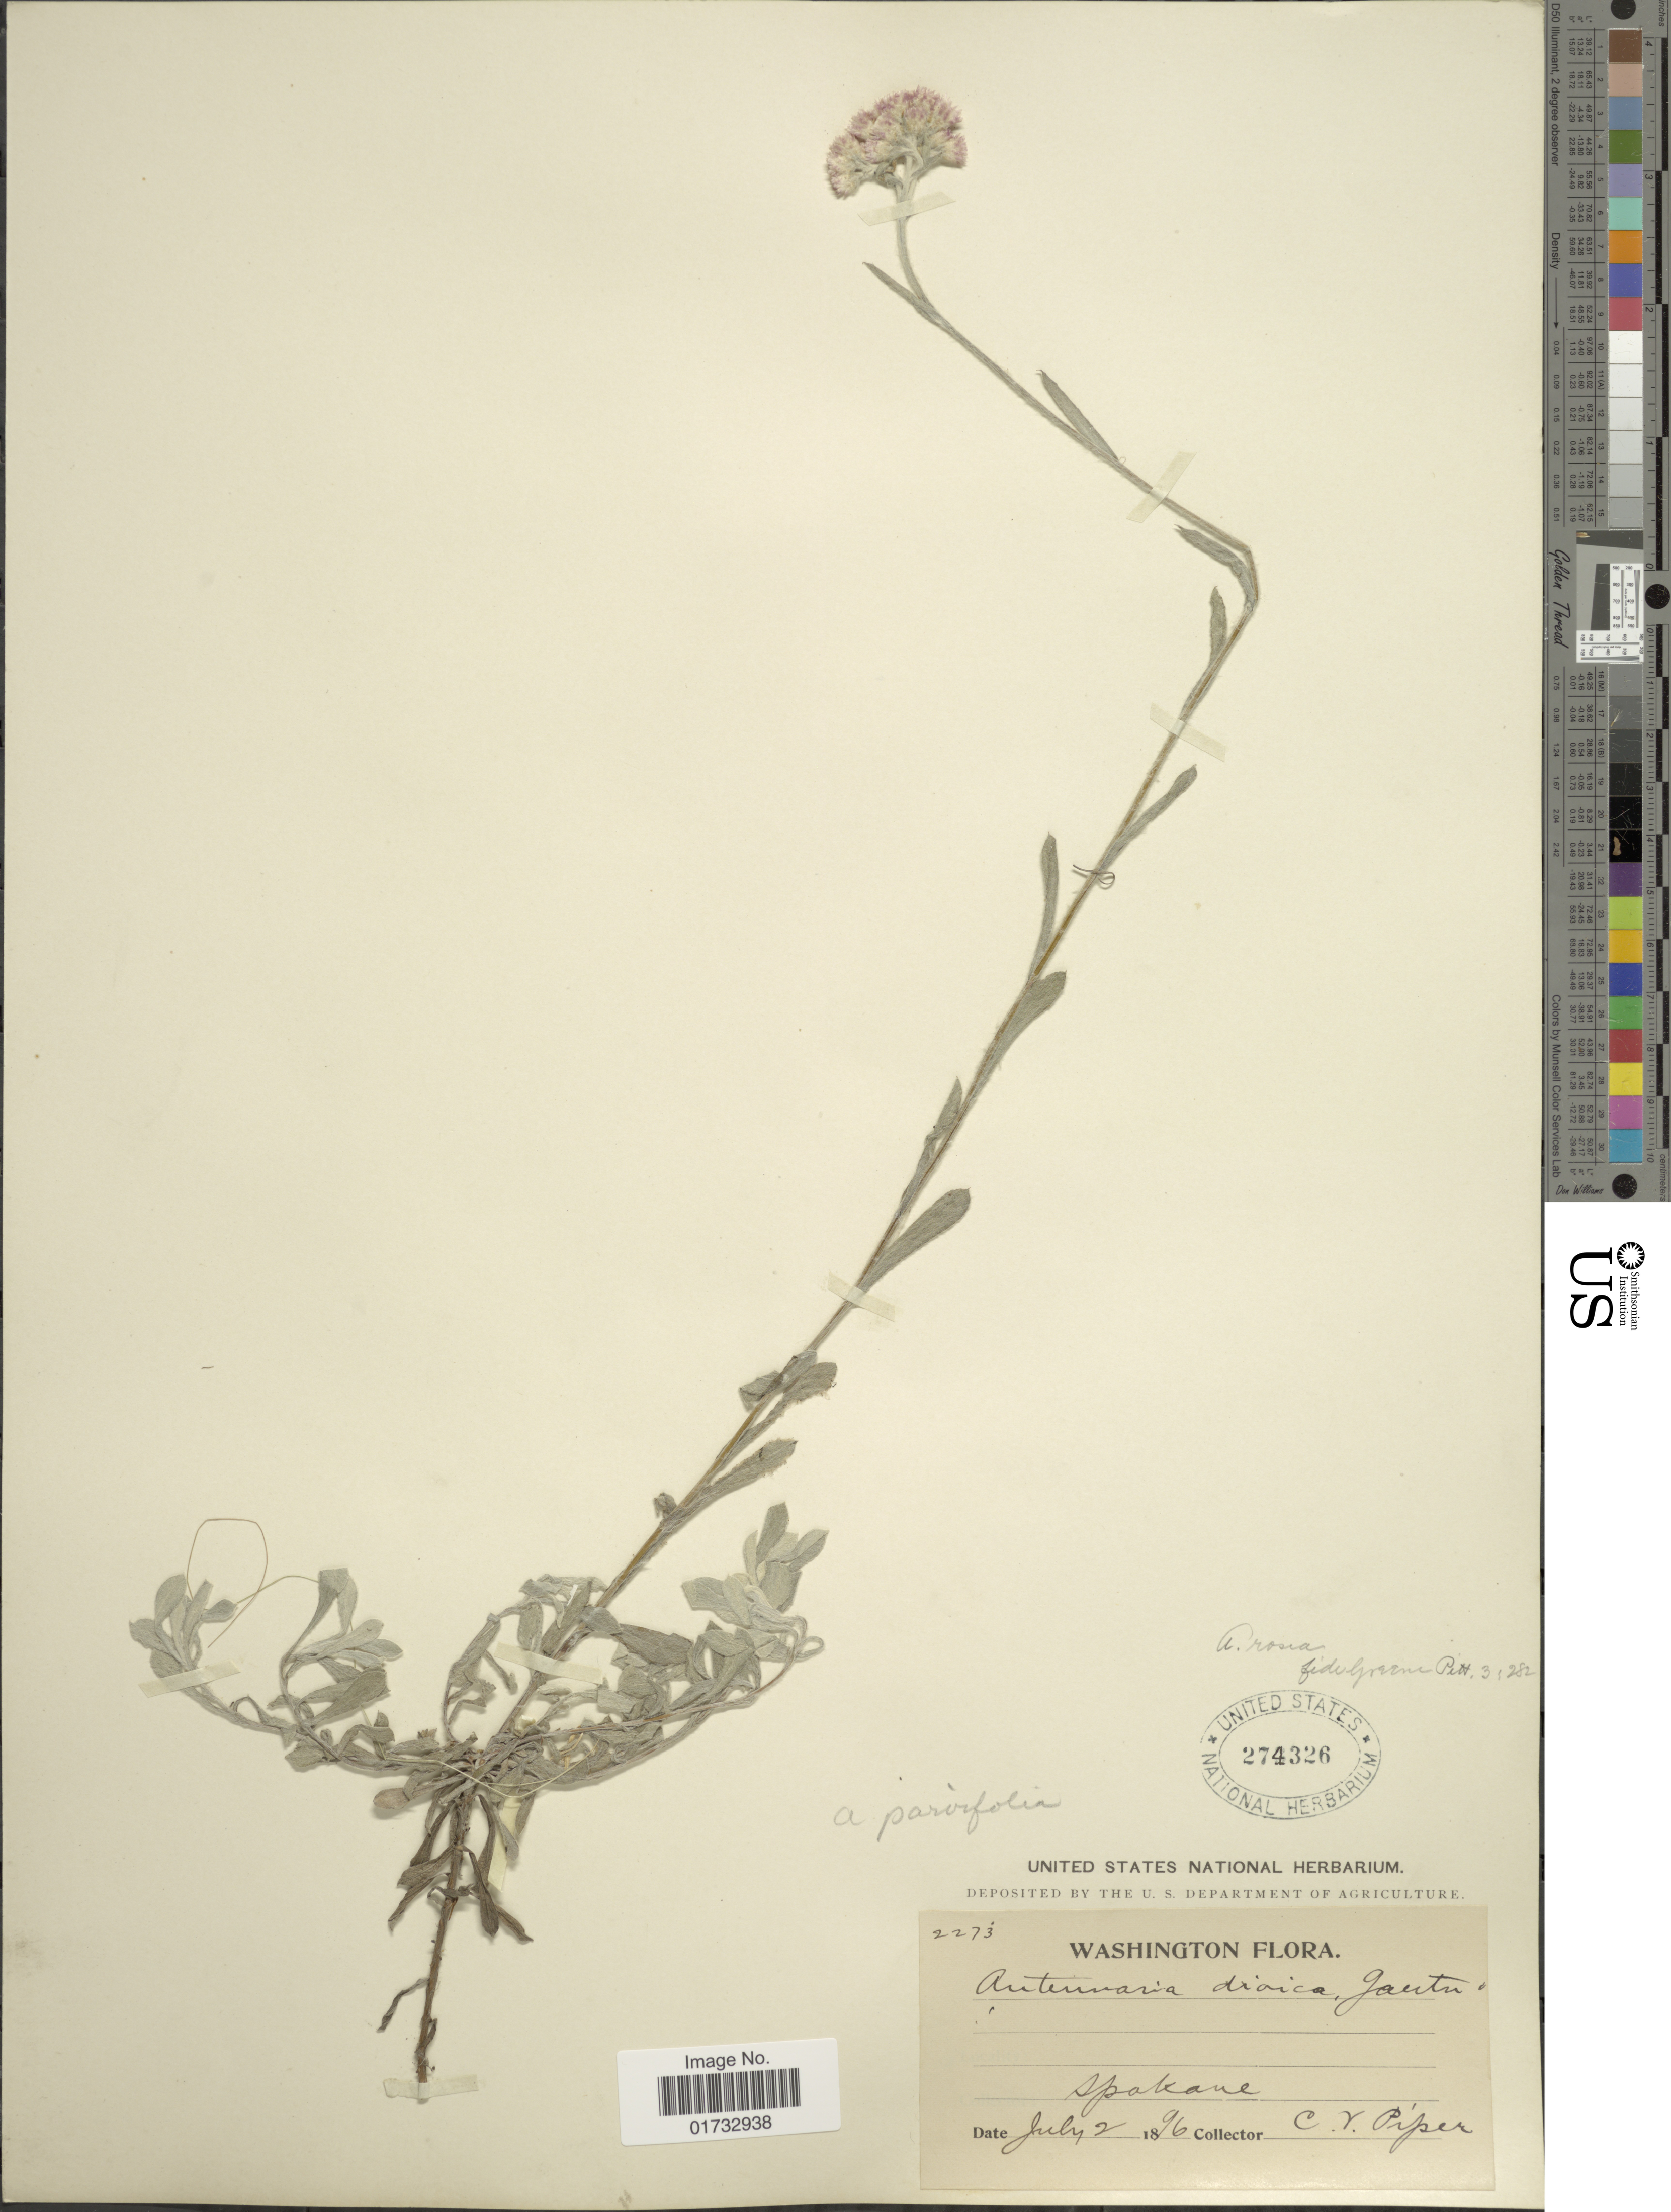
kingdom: Plantae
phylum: Tracheophyta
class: Magnoliopsida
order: Asterales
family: Asteraceae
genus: Antennaria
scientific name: Antennaria rosea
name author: Greene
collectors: C. V. Piper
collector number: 2273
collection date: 1896-07-02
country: United States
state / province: Washington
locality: Spakane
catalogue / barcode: US 274326